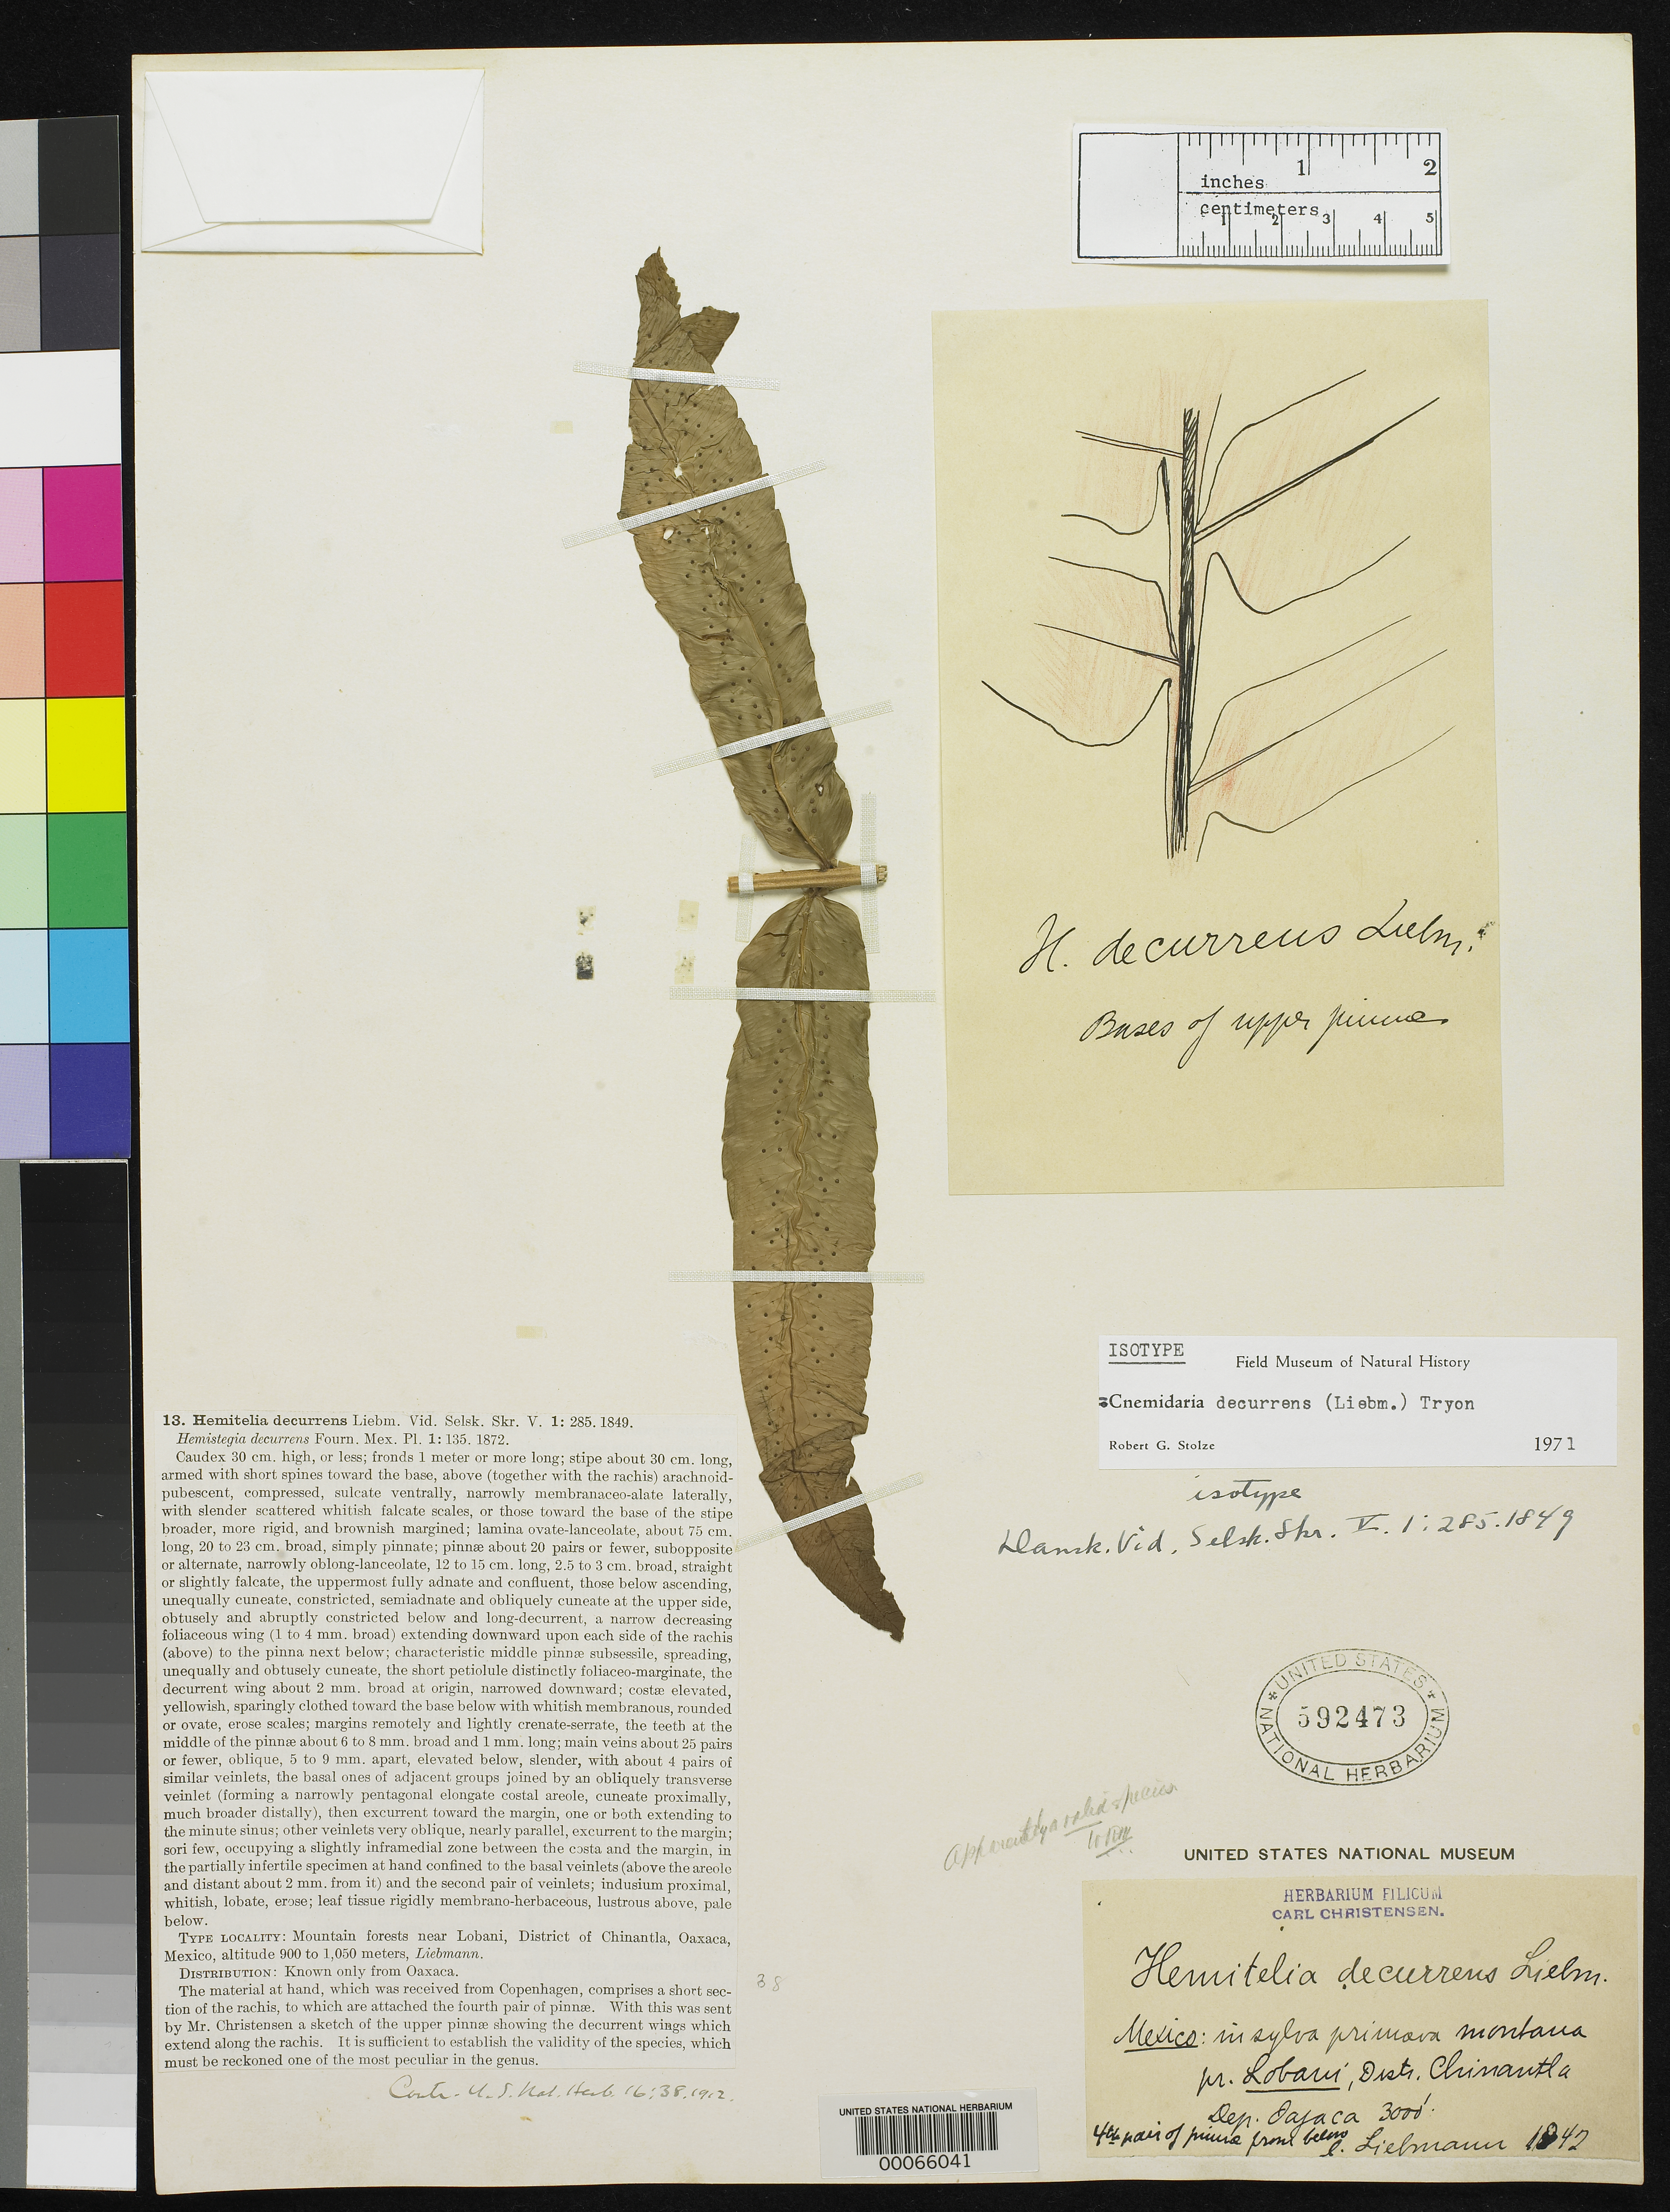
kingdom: Plantae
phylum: Tracheophyta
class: Polypodiopsida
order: Cyatheales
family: Cyatheaceae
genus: Hemitelia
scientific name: Hemitelia decurrens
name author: Liebm.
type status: Type Collection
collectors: F. M. Liebmann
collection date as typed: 1842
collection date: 1842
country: Mexico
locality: E of Monserrat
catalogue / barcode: US 592473